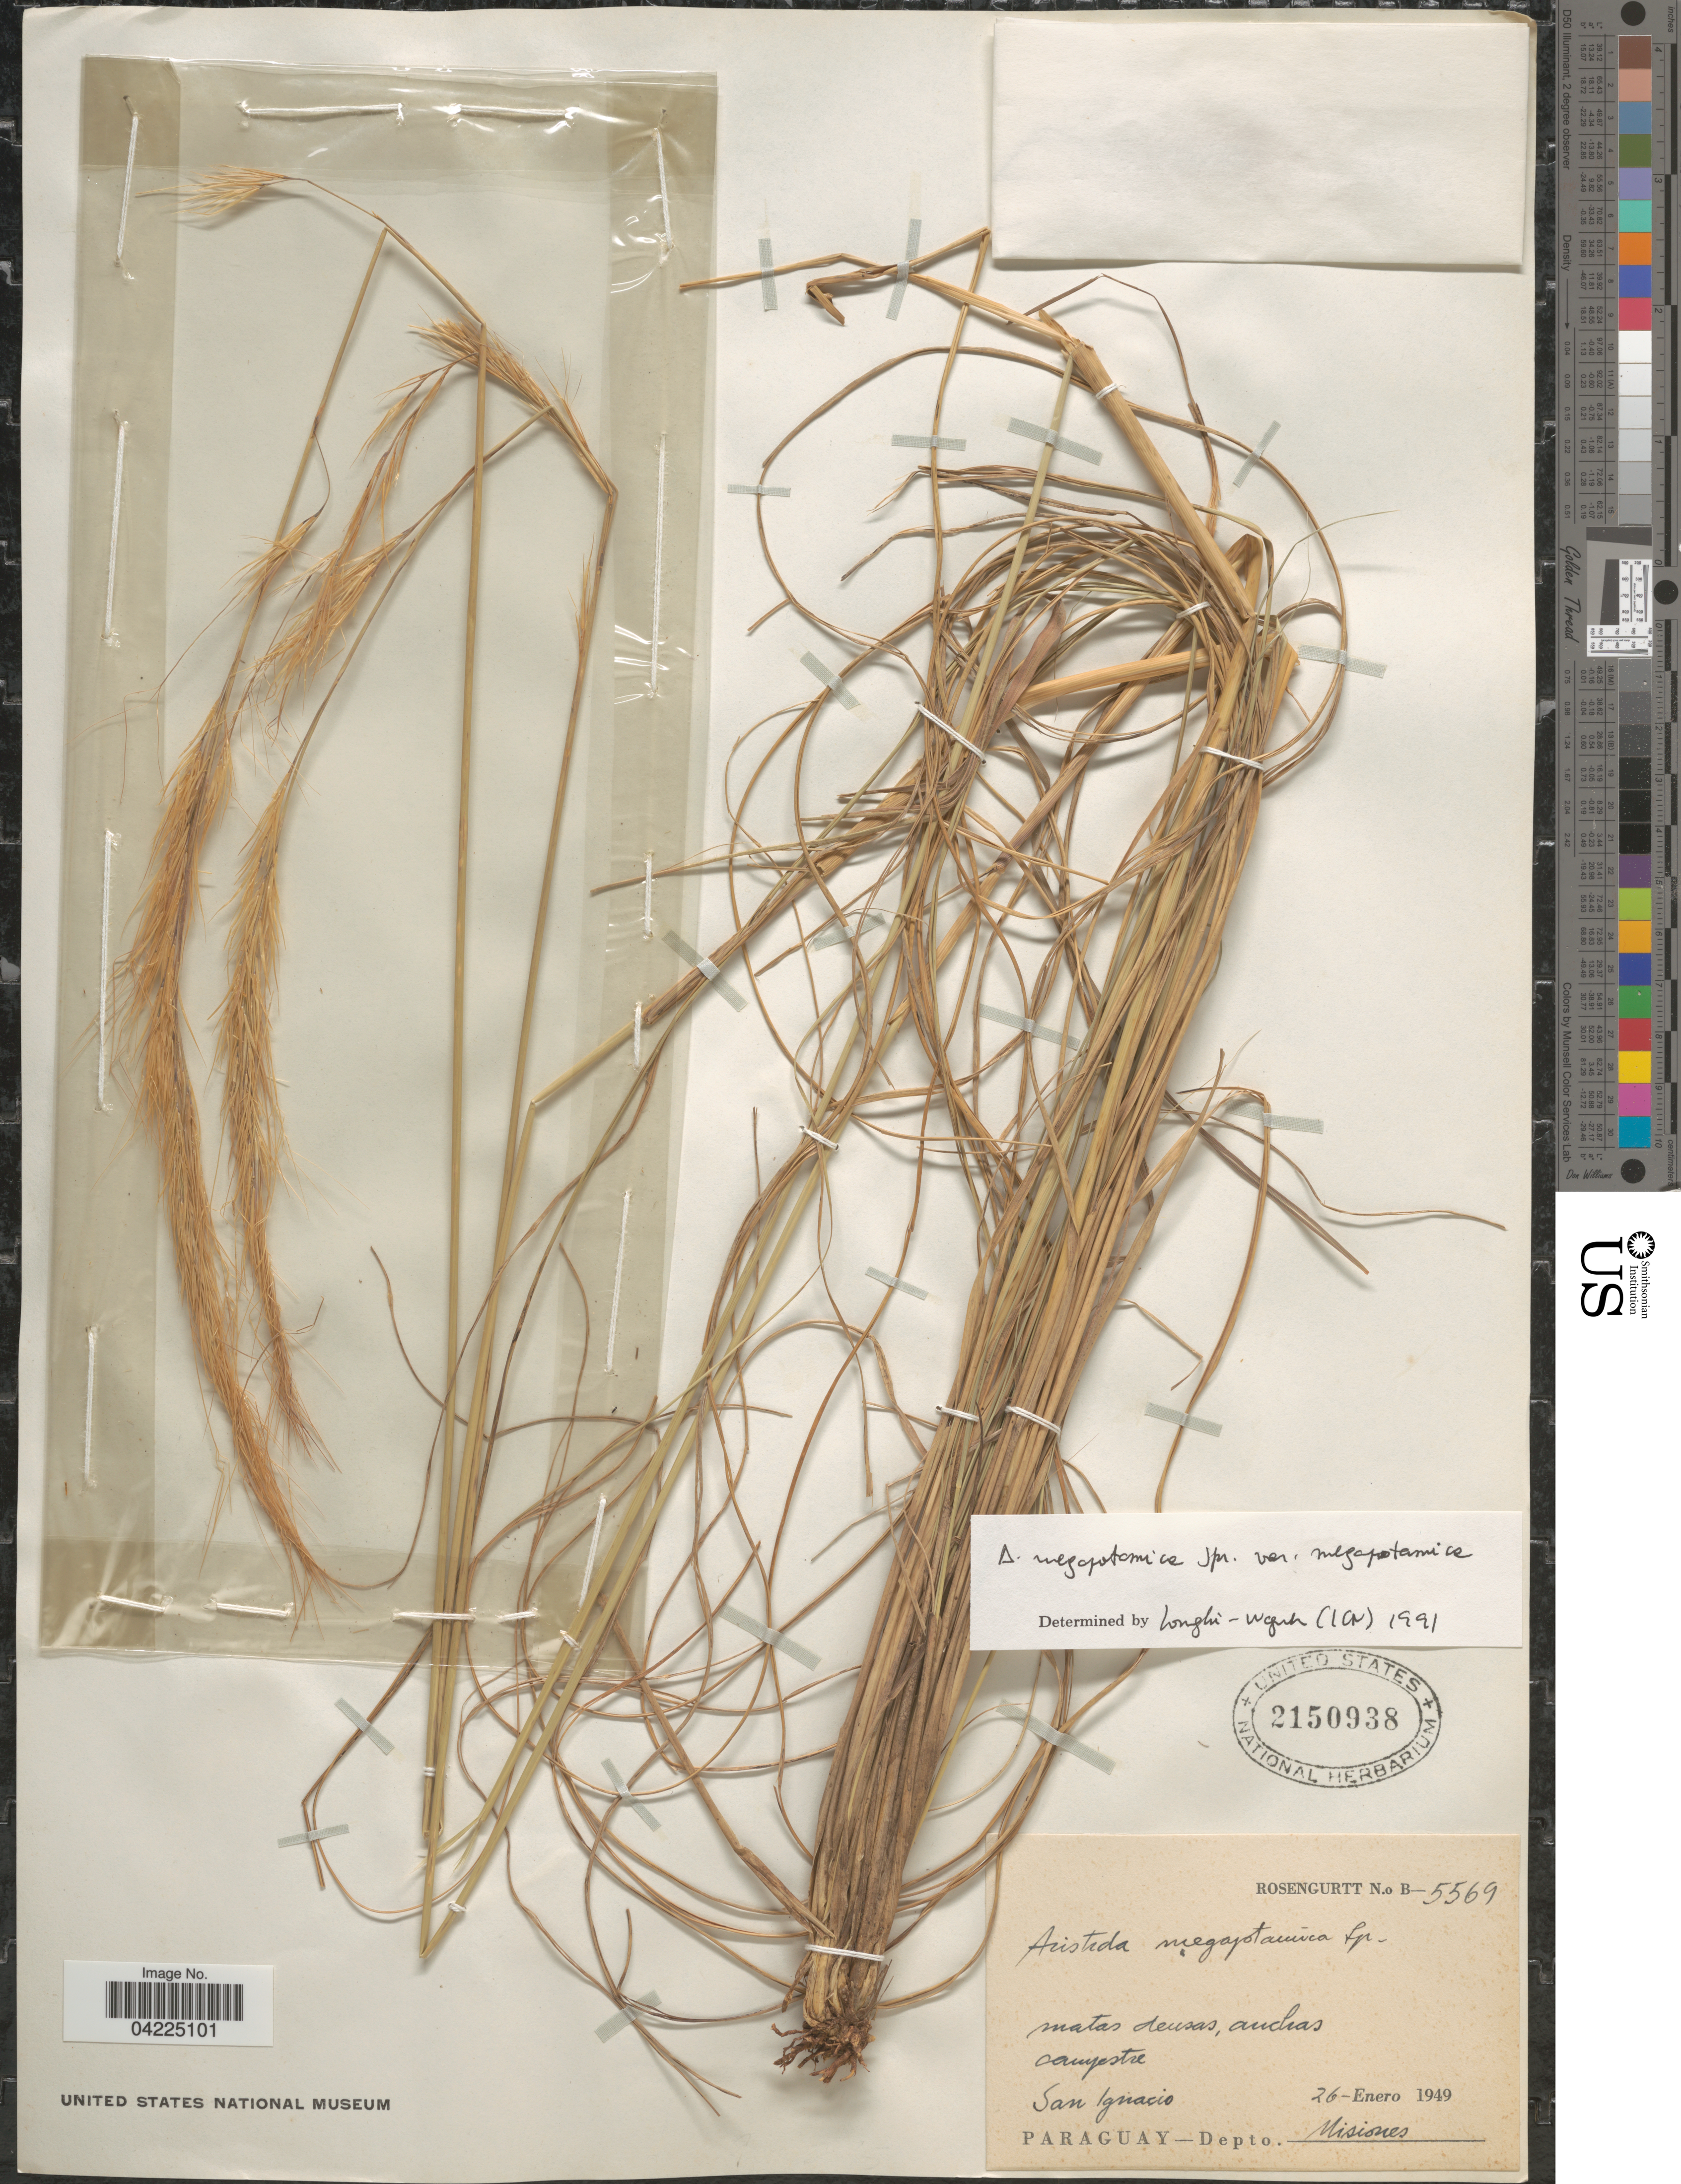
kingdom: Plantae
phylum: Tracheophyta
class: Liliopsida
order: Poales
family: Poaceae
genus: Aristida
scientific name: Aristida megapotamica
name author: Spreng.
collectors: Rosengurtt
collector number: B-5569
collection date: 1949-01-26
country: Paraguay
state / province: Misiones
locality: San Ignacio. Depto. Misiones.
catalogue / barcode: US 2150938